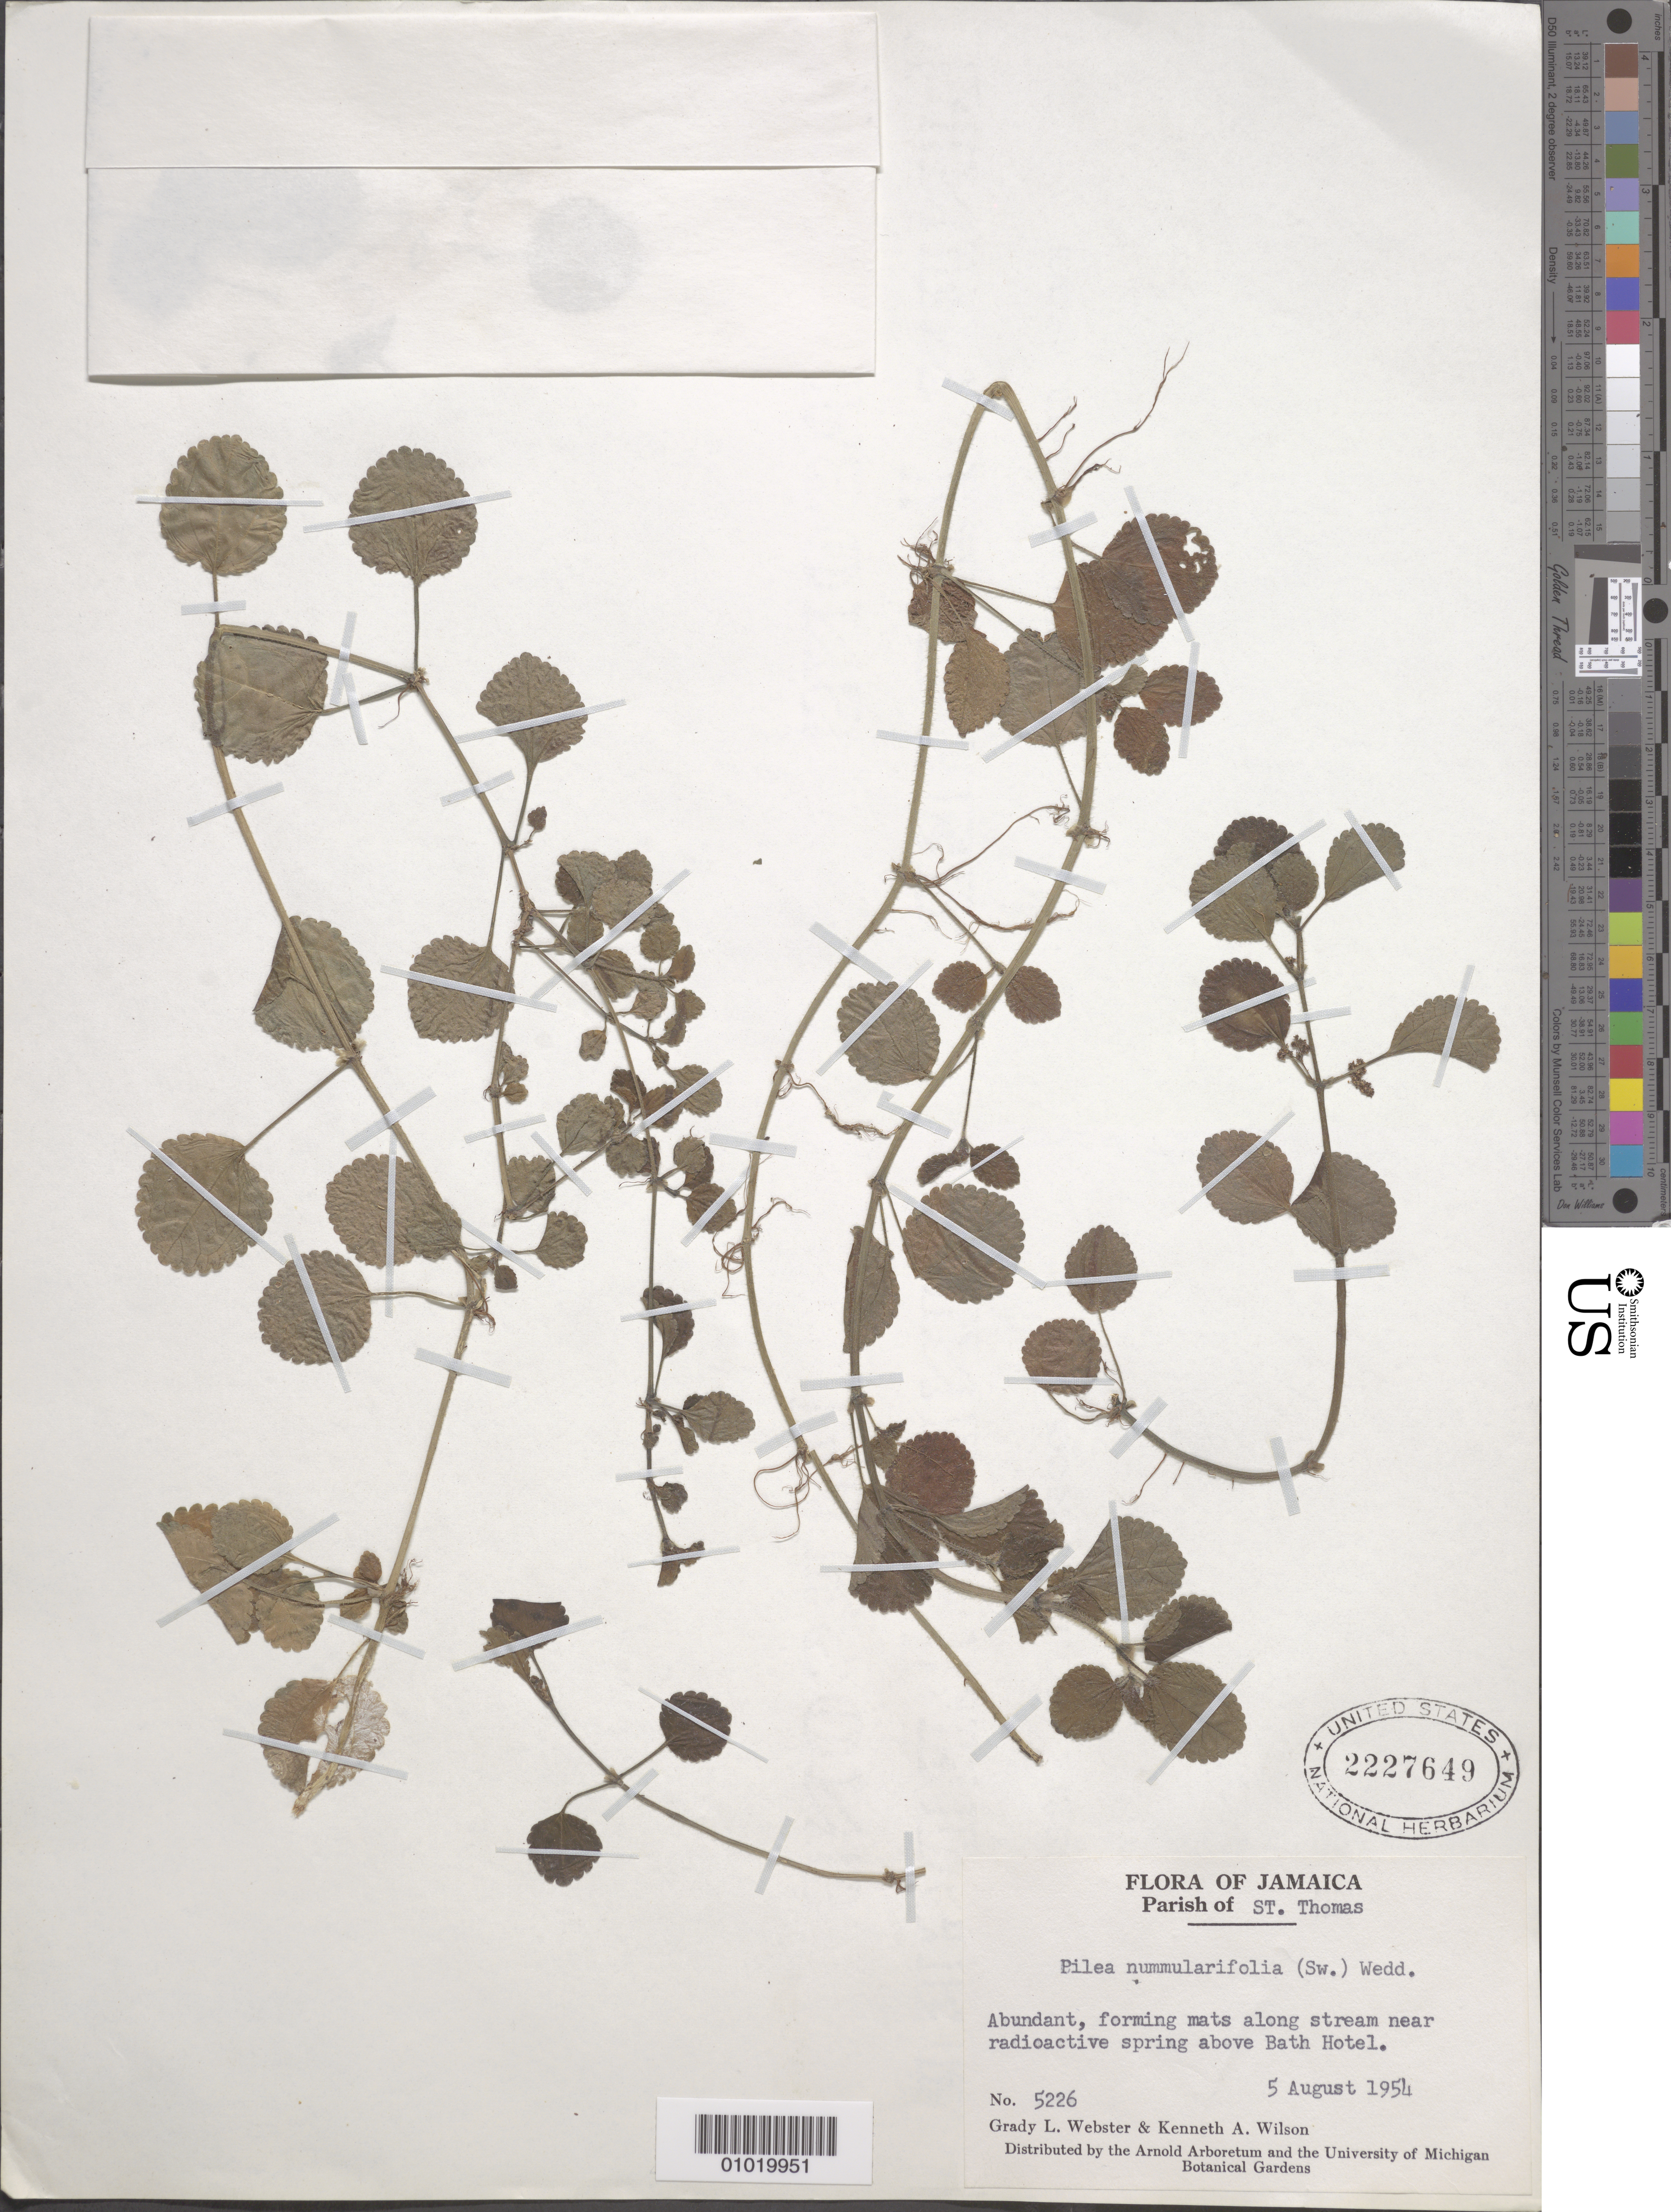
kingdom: Plantae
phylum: Tracheophyta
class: Magnoliopsida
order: Rosales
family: Urticaceae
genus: Pilea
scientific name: Pilea nummularifolia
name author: (Sw.) Wedd.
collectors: G. L. Webster & K. A. Wilson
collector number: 5226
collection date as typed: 05 Aug 1954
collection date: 1954-08-05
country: Jamaica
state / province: Saint Thomas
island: Jamaica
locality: above Bath Hotel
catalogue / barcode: US 2227649